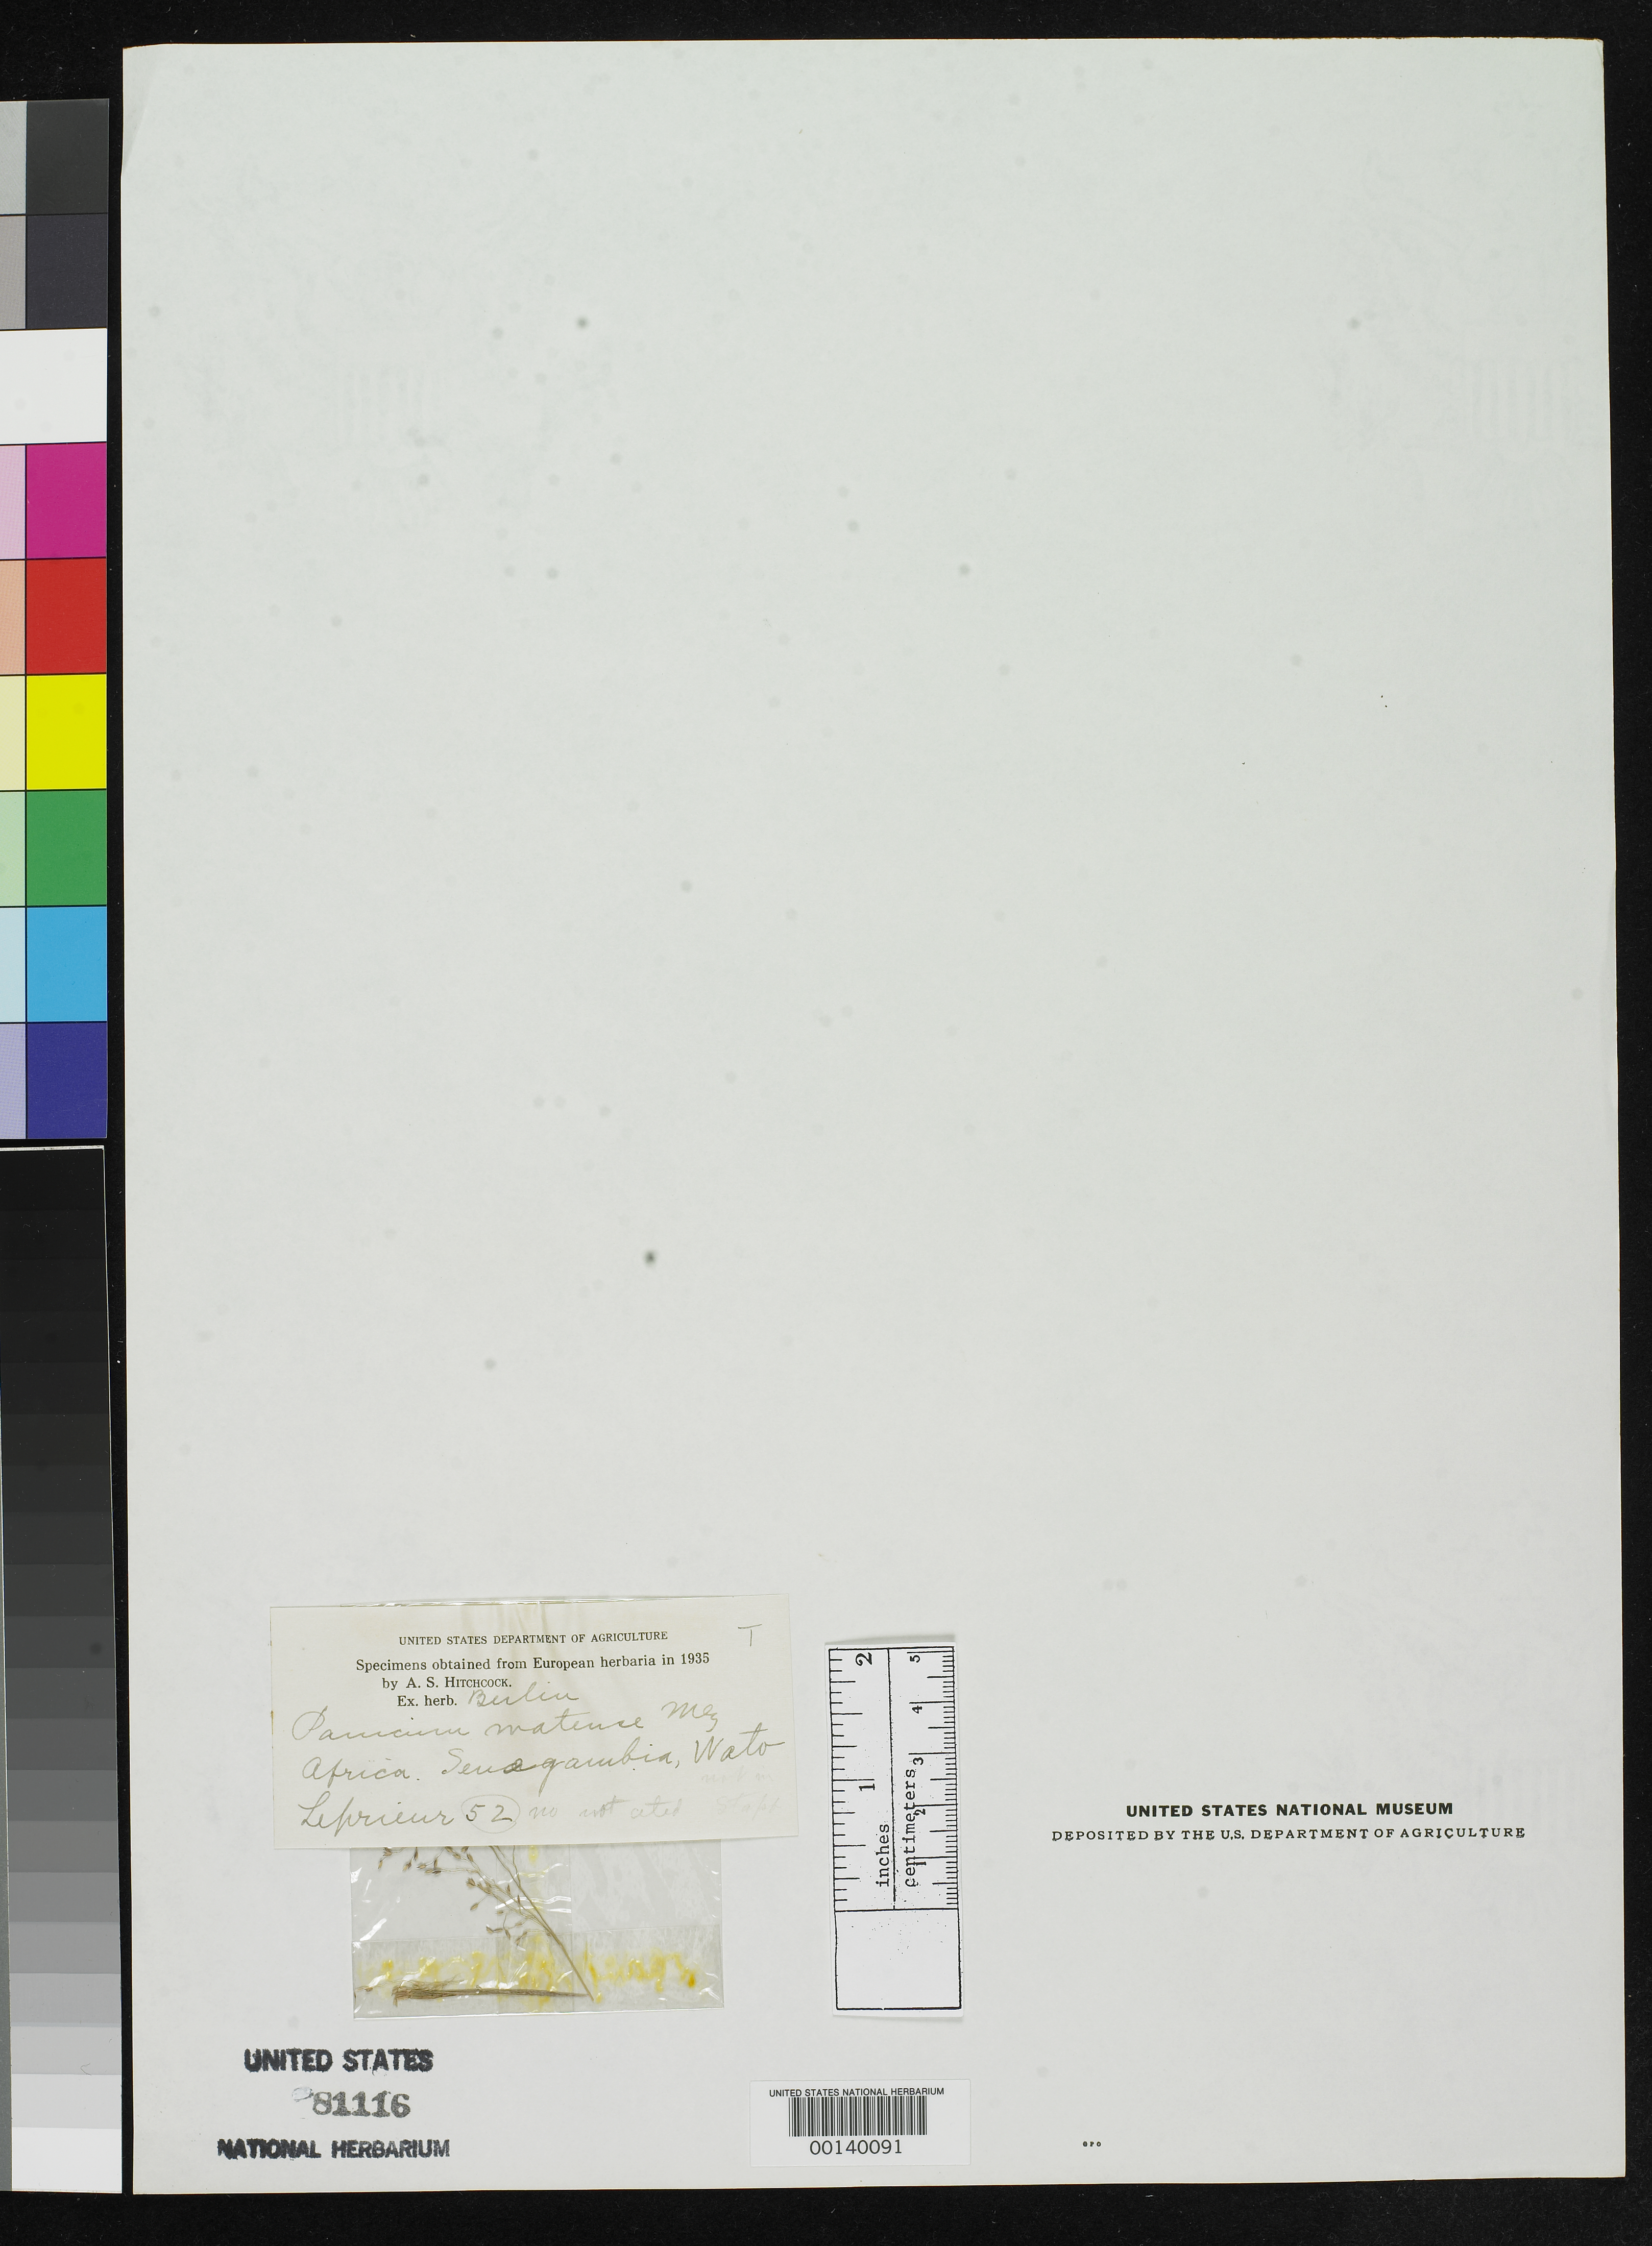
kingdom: Plantae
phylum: Tracheophyta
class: Liliopsida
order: Poales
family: Poaceae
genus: Panicum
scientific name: Panicum watense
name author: Mez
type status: Type Fragment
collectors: F. M. R. Leprieur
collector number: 52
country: Senegal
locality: Wato.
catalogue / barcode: US 81116